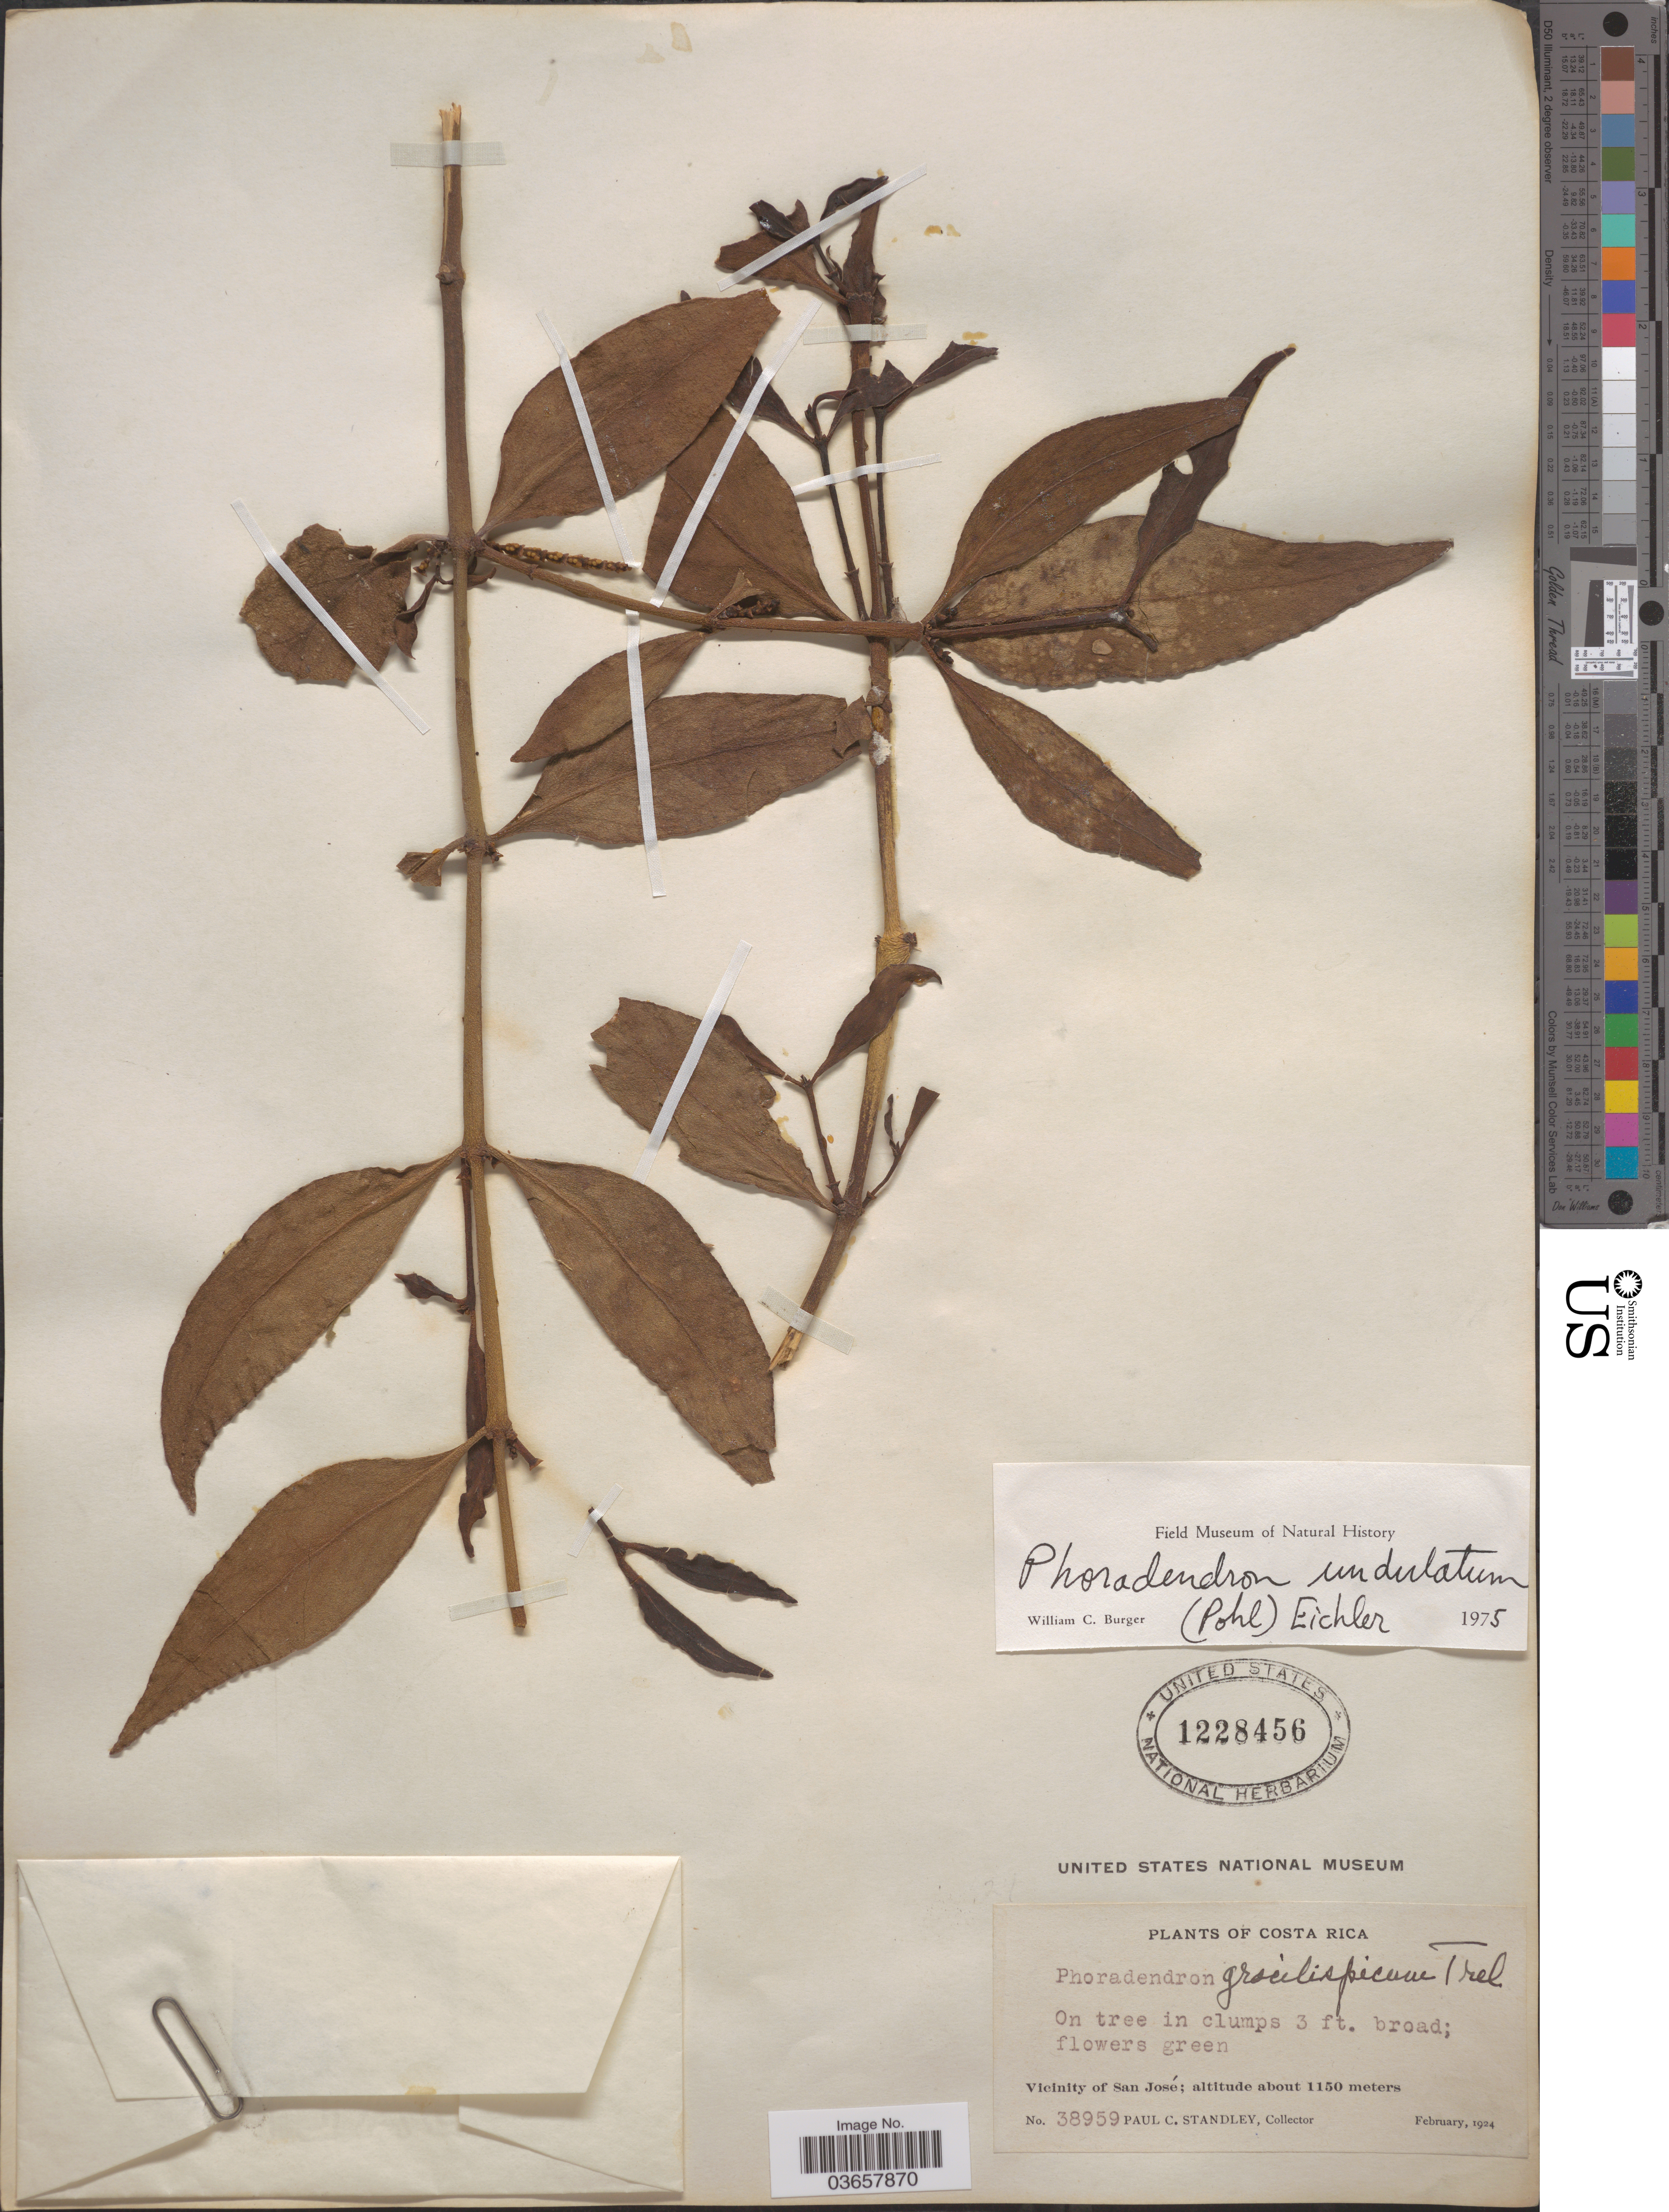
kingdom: Plantae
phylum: Tracheophyta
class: Magnoliopsida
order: Santalales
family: Viscaceae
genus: Phoradendron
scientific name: Phoradendron undulatum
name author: (Pohl ex DC.) Eichler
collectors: P. C. Standley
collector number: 38959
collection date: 1924-02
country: Costa Rica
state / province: San José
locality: Vicinity of San José.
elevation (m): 1150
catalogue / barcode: US 1228456